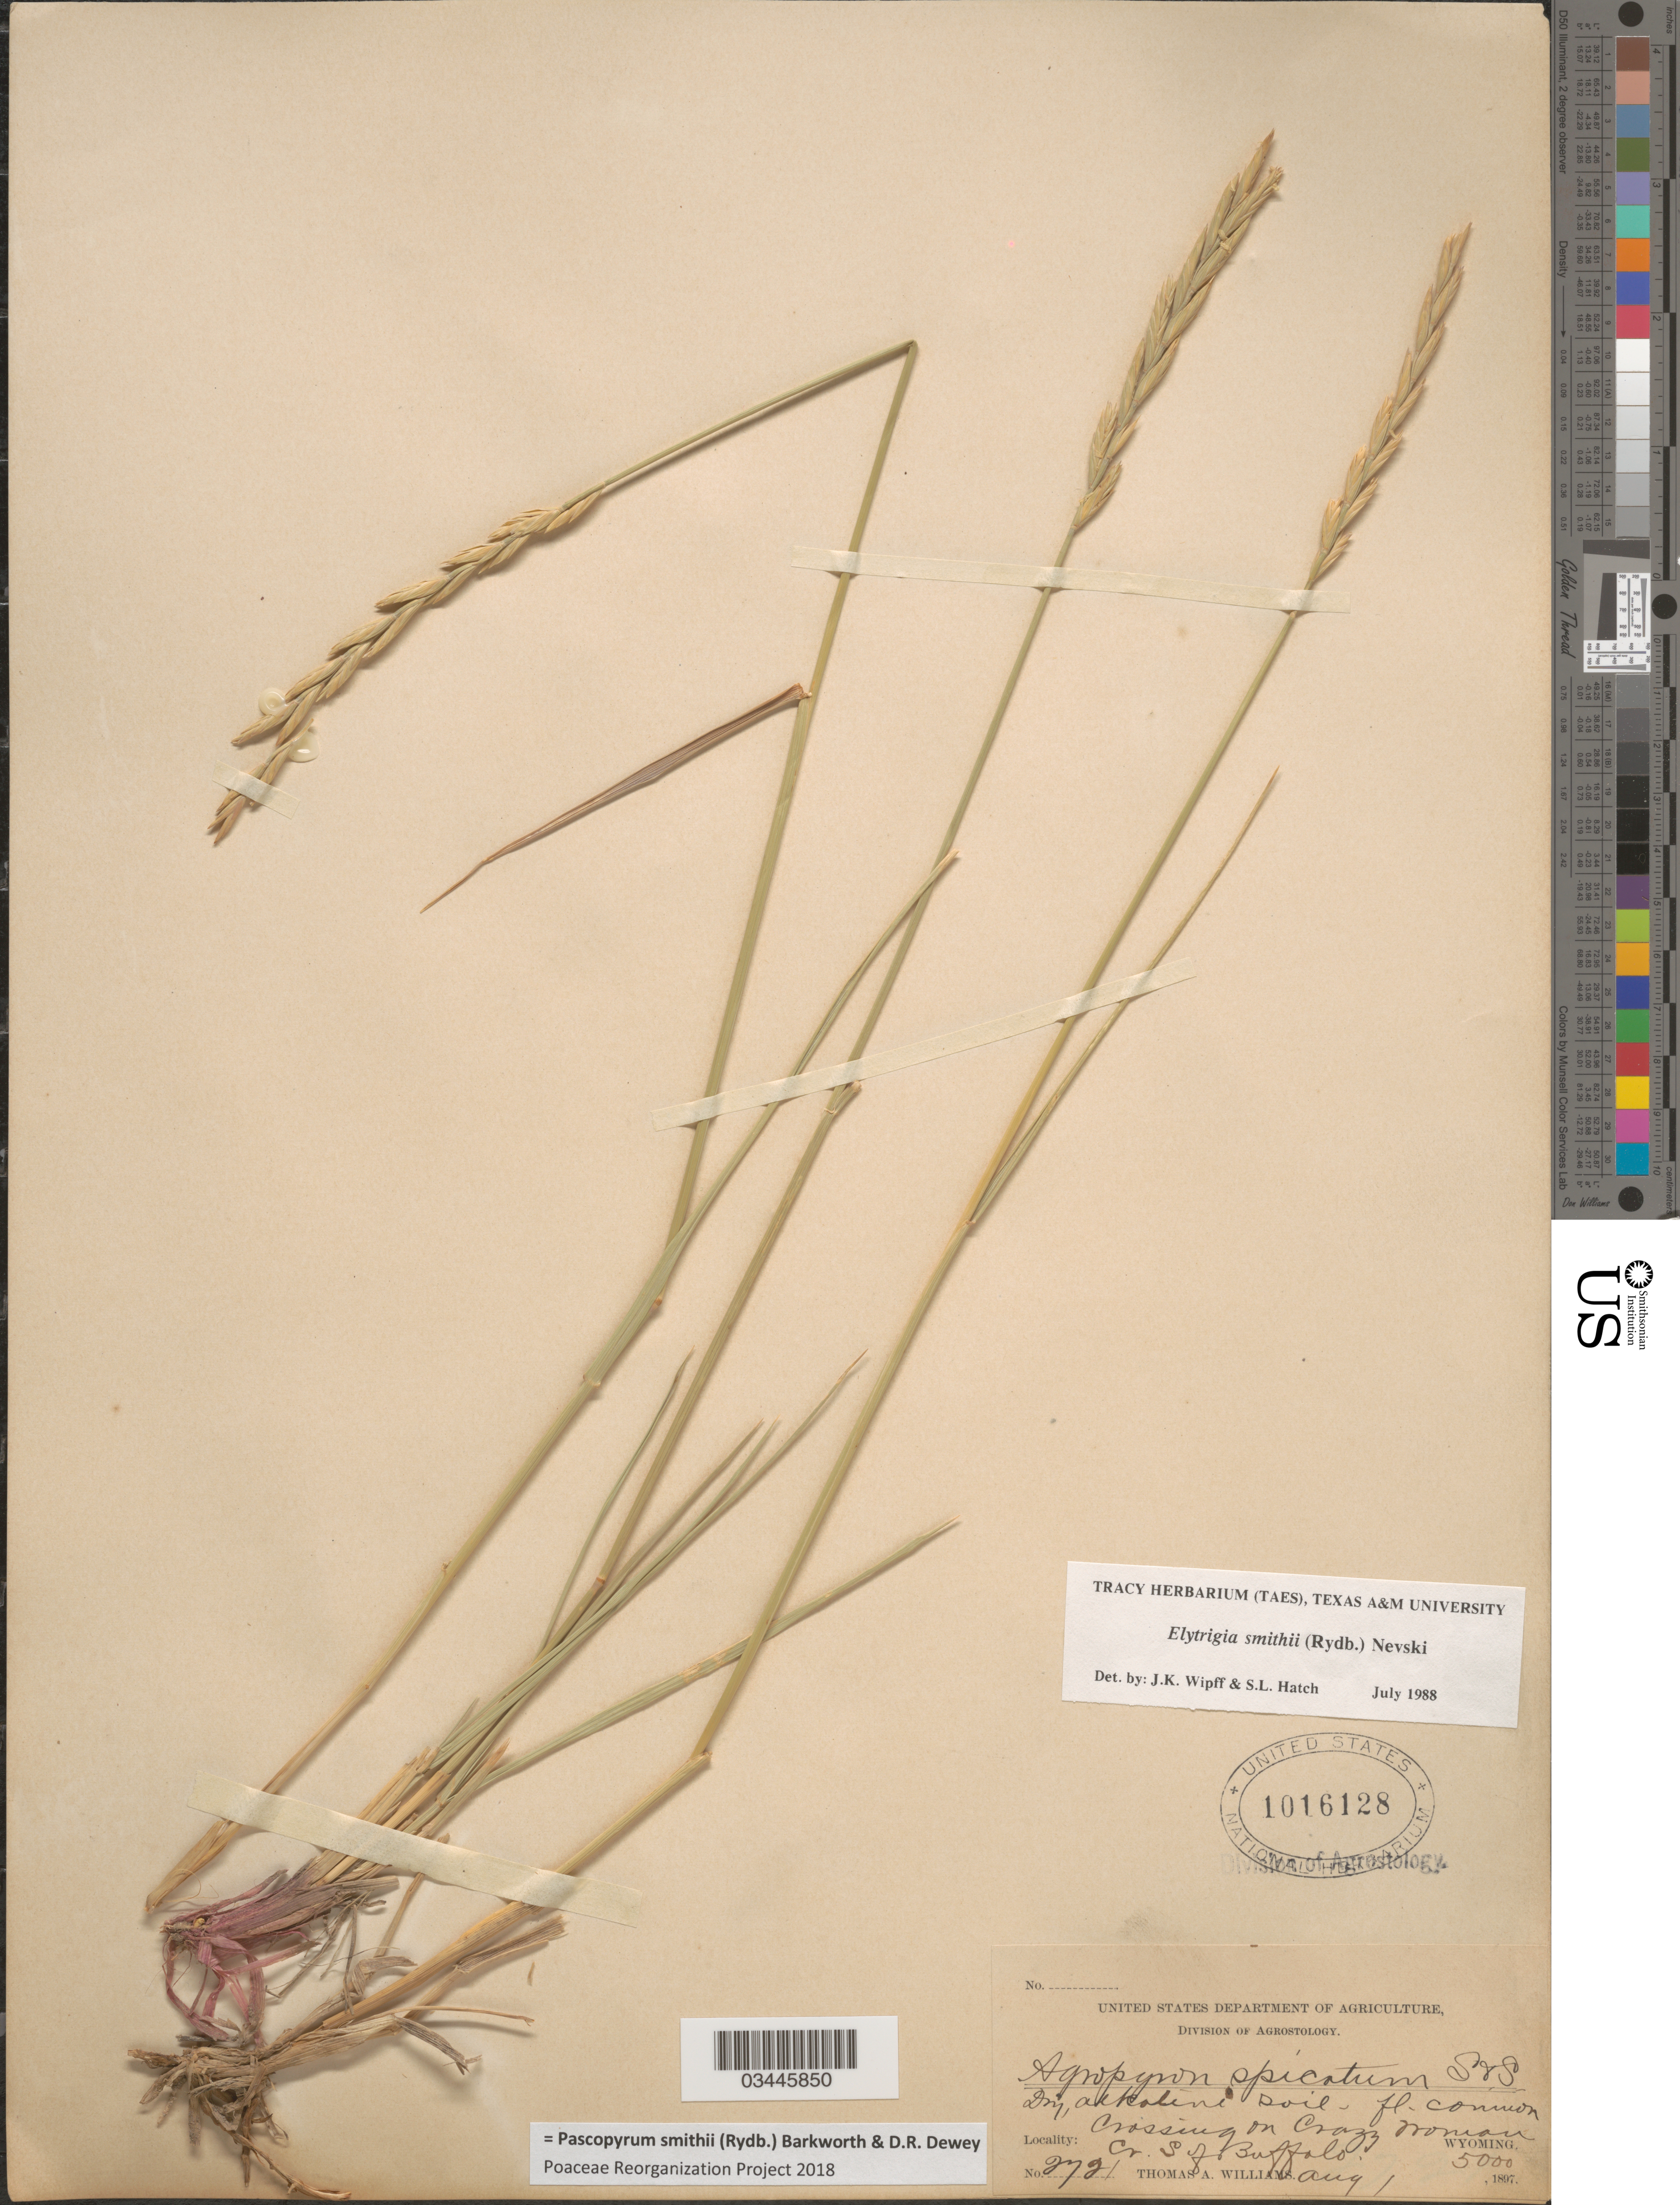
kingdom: Plantae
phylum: Tracheophyta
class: Liliopsida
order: Poales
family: Poaceae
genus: Pascopyrum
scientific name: Pascopyrum smithii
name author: (Rydb.) Barkworth & Dewey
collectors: T. A. Williams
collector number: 2721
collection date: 1897-08-01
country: United States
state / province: Wyoming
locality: Dry, alkaline soil. Crossing on Crazy Woman Cr. S of Buffalo.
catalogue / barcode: US 1016128